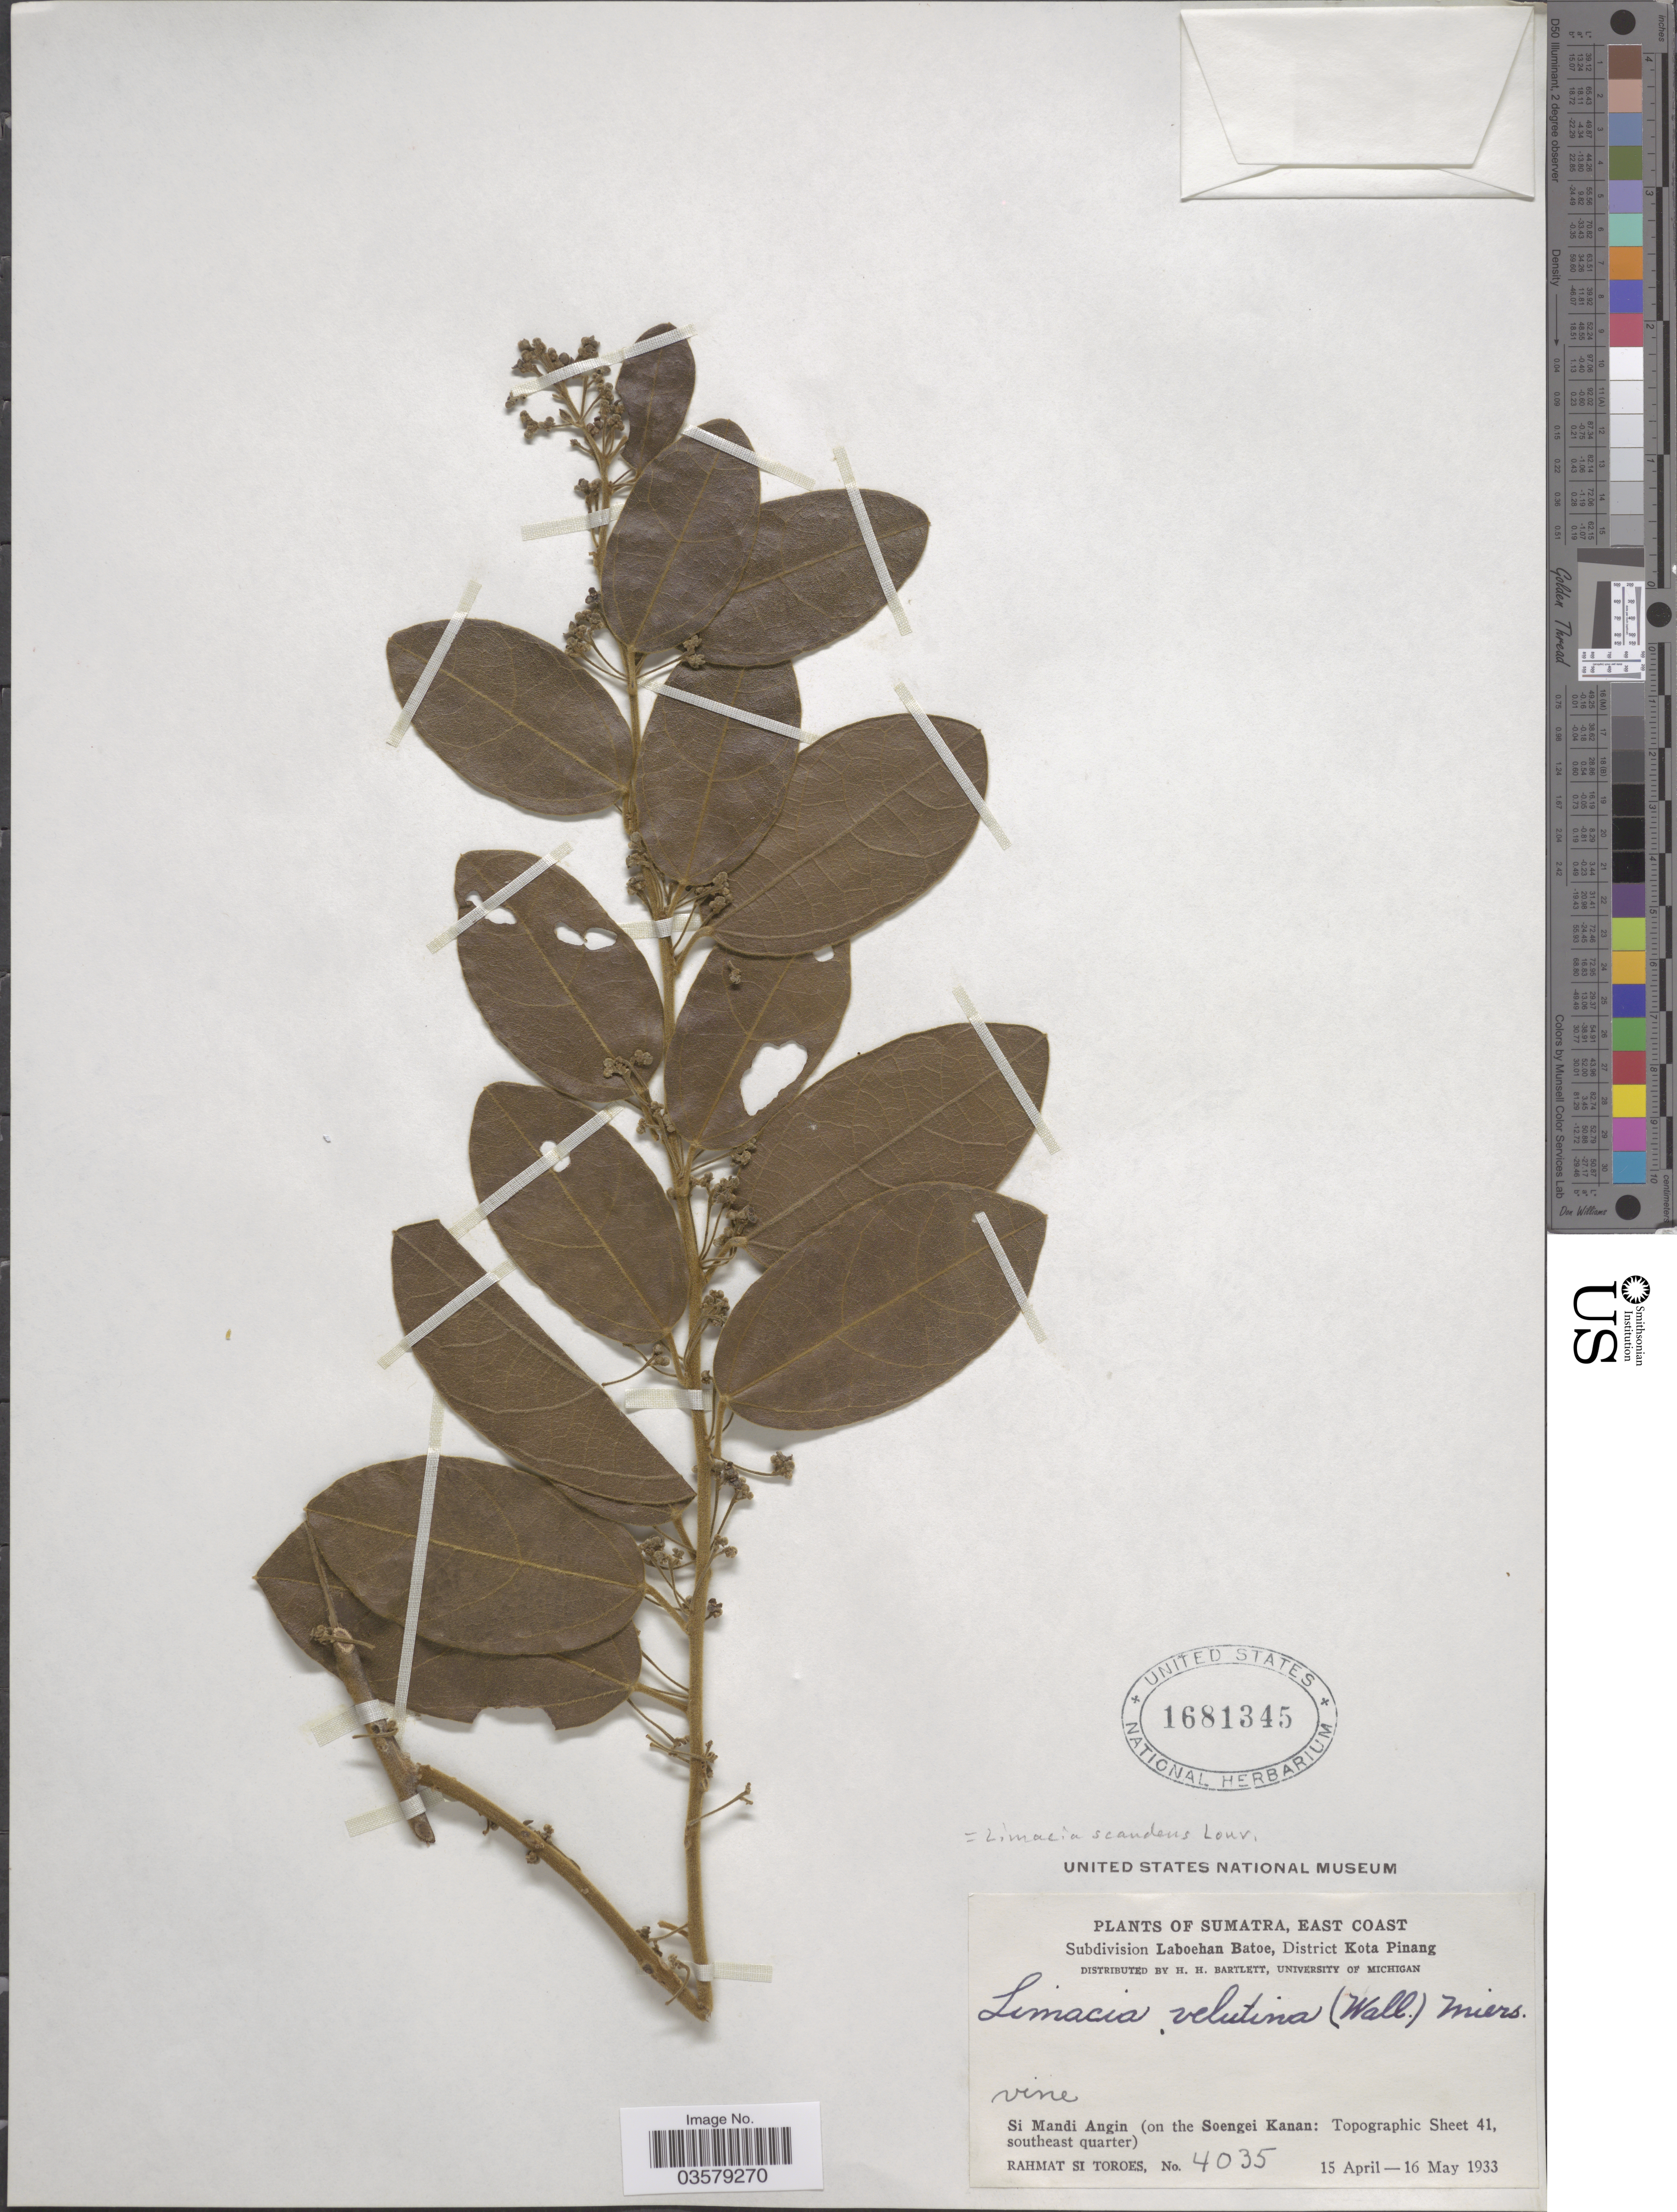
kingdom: Plantae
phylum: Tracheophyta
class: Magnoliopsida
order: Ranunculales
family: Menispermaceae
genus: Limacia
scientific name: Limacia scandens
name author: Lour.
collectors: Rahmat Si Boeea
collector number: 4035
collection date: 1933-04-15/1933-05-16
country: Indonesia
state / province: Sumatra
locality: East Coast, Subdivision Laboehan Batoe, District Kota Pinang. Si Mandi Angin (on the Soengei Kanan: Topographic Sheet 41, southeast quarter).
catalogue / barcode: US 1681345